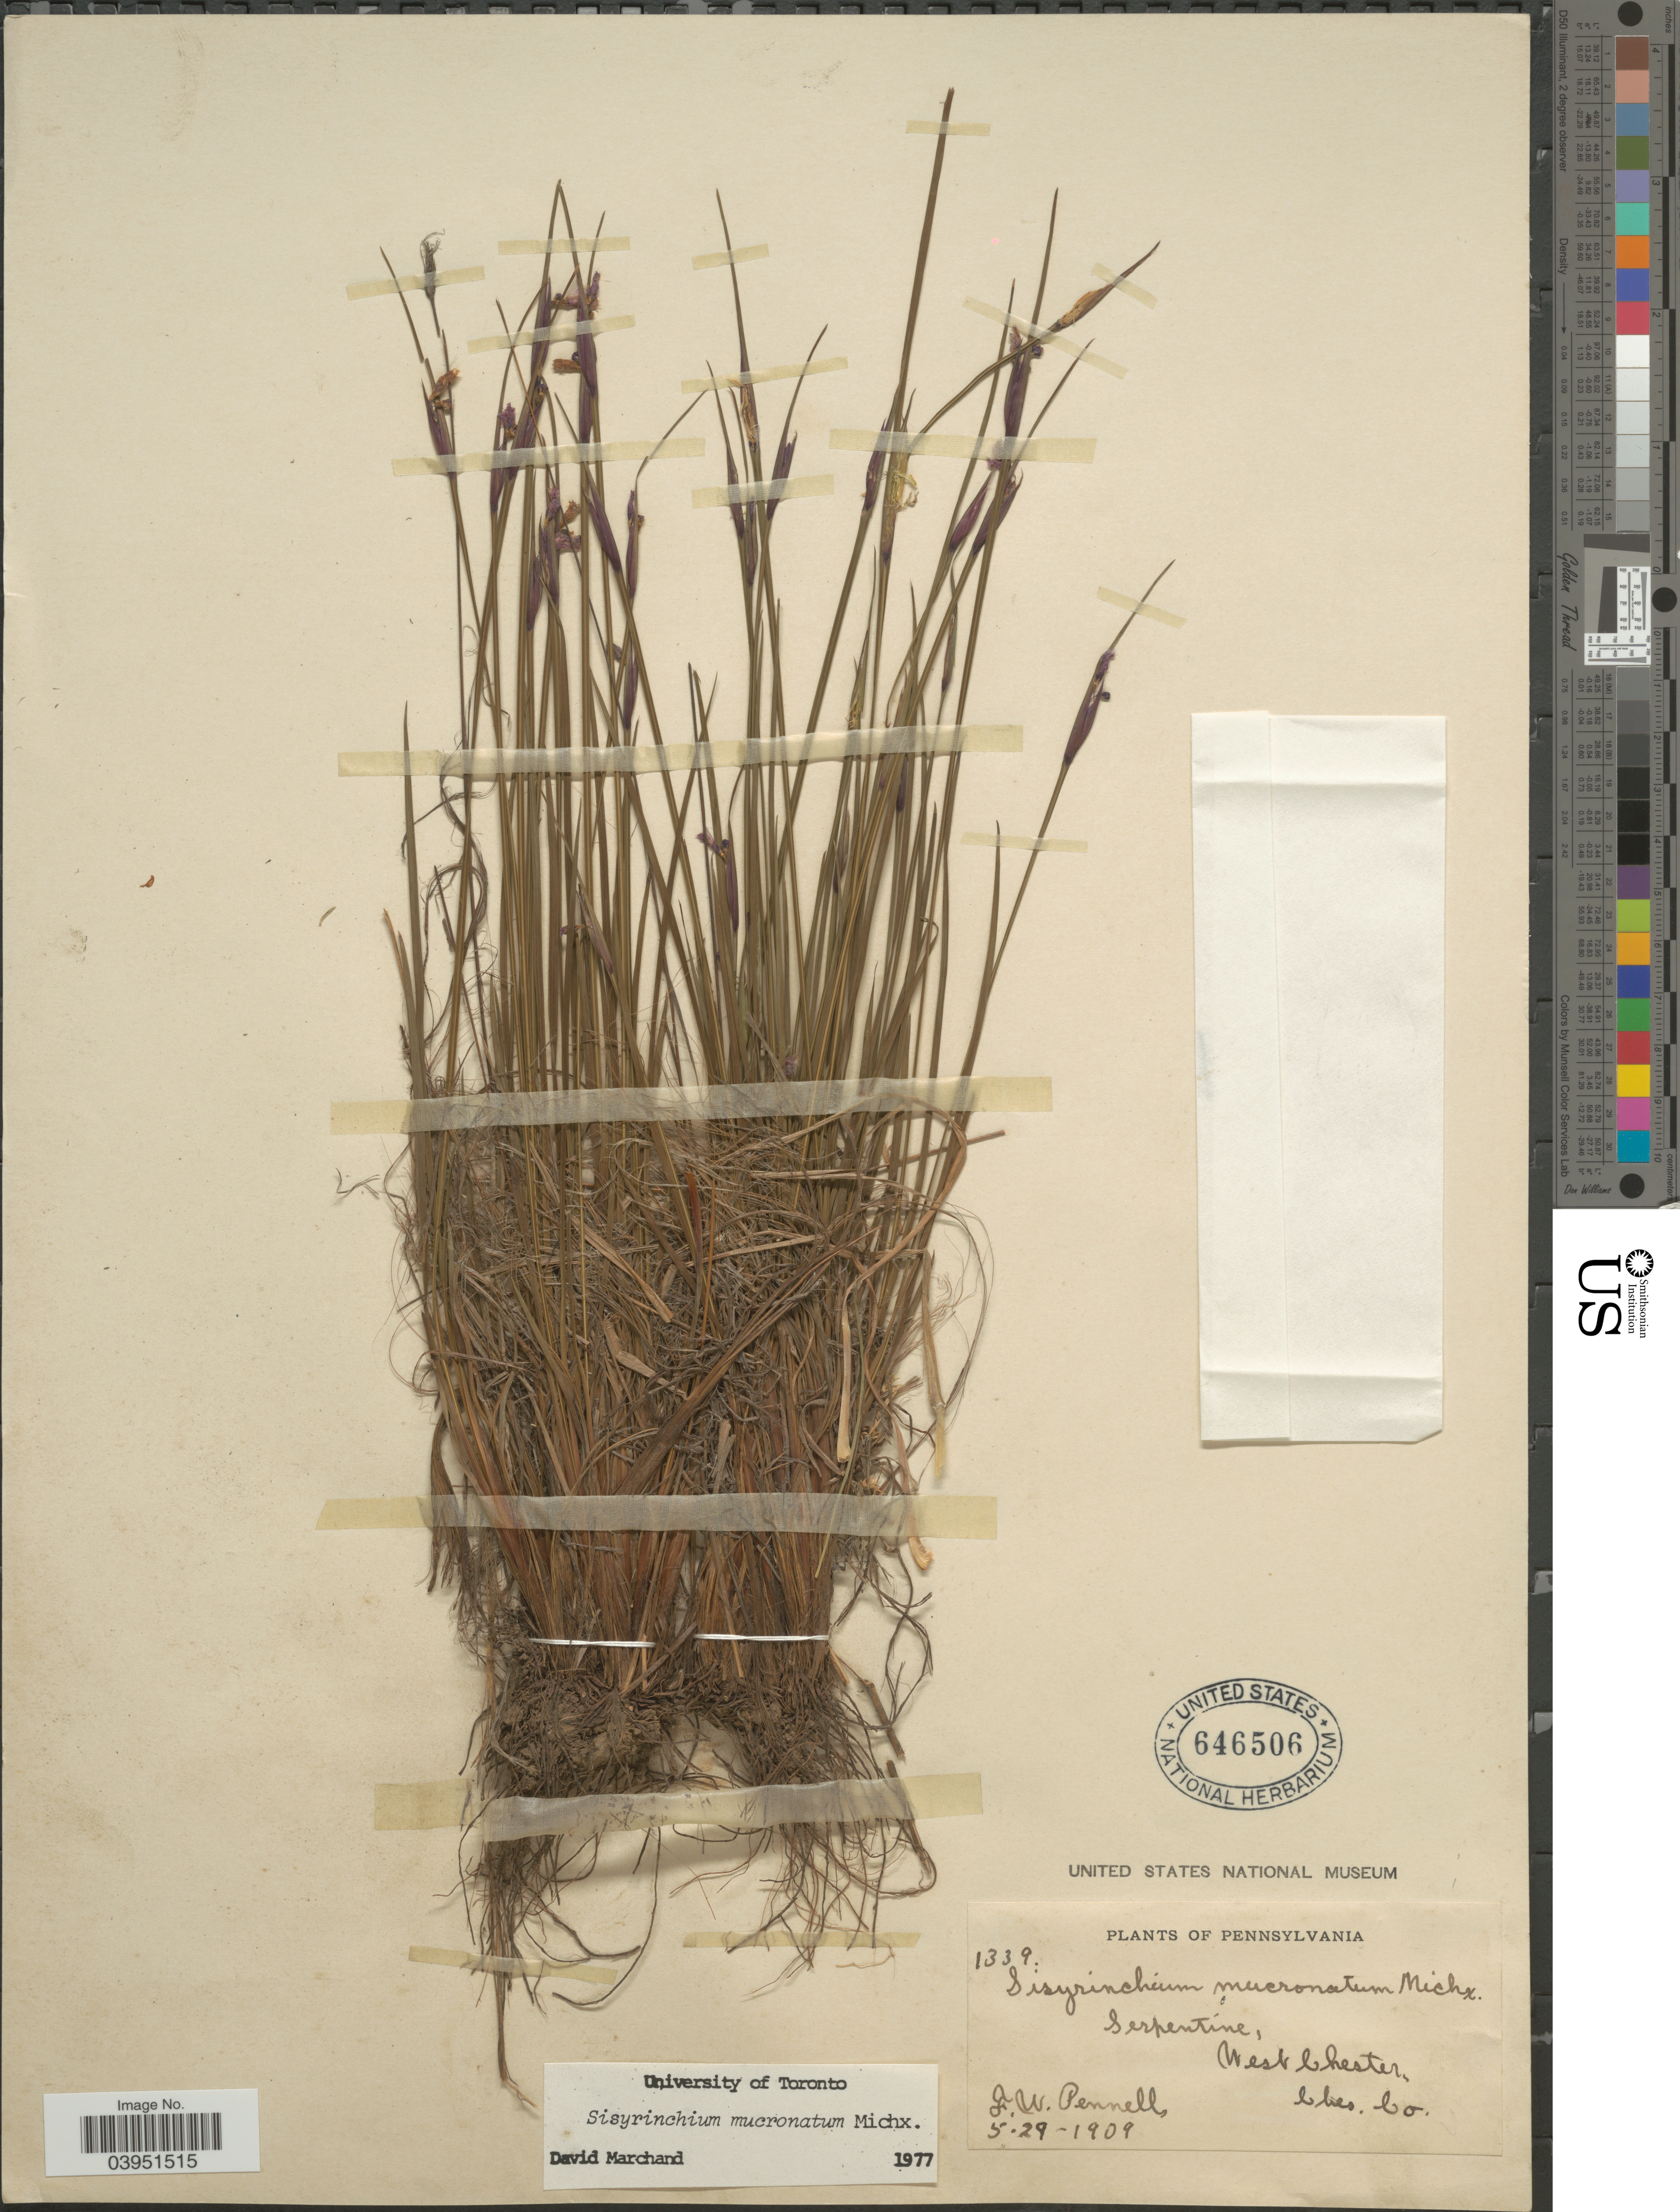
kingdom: Plantae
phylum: Tracheophyta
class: Liliopsida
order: Asparagales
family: Iridaceae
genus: Sisyrinchium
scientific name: Sisyrinchium mucronatum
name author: Michx.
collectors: F. W. Pennell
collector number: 1339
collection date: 1909-05-29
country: United States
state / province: Pennsylvania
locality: Serpentine, West Chester. Ches. Co.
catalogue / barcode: US 646506